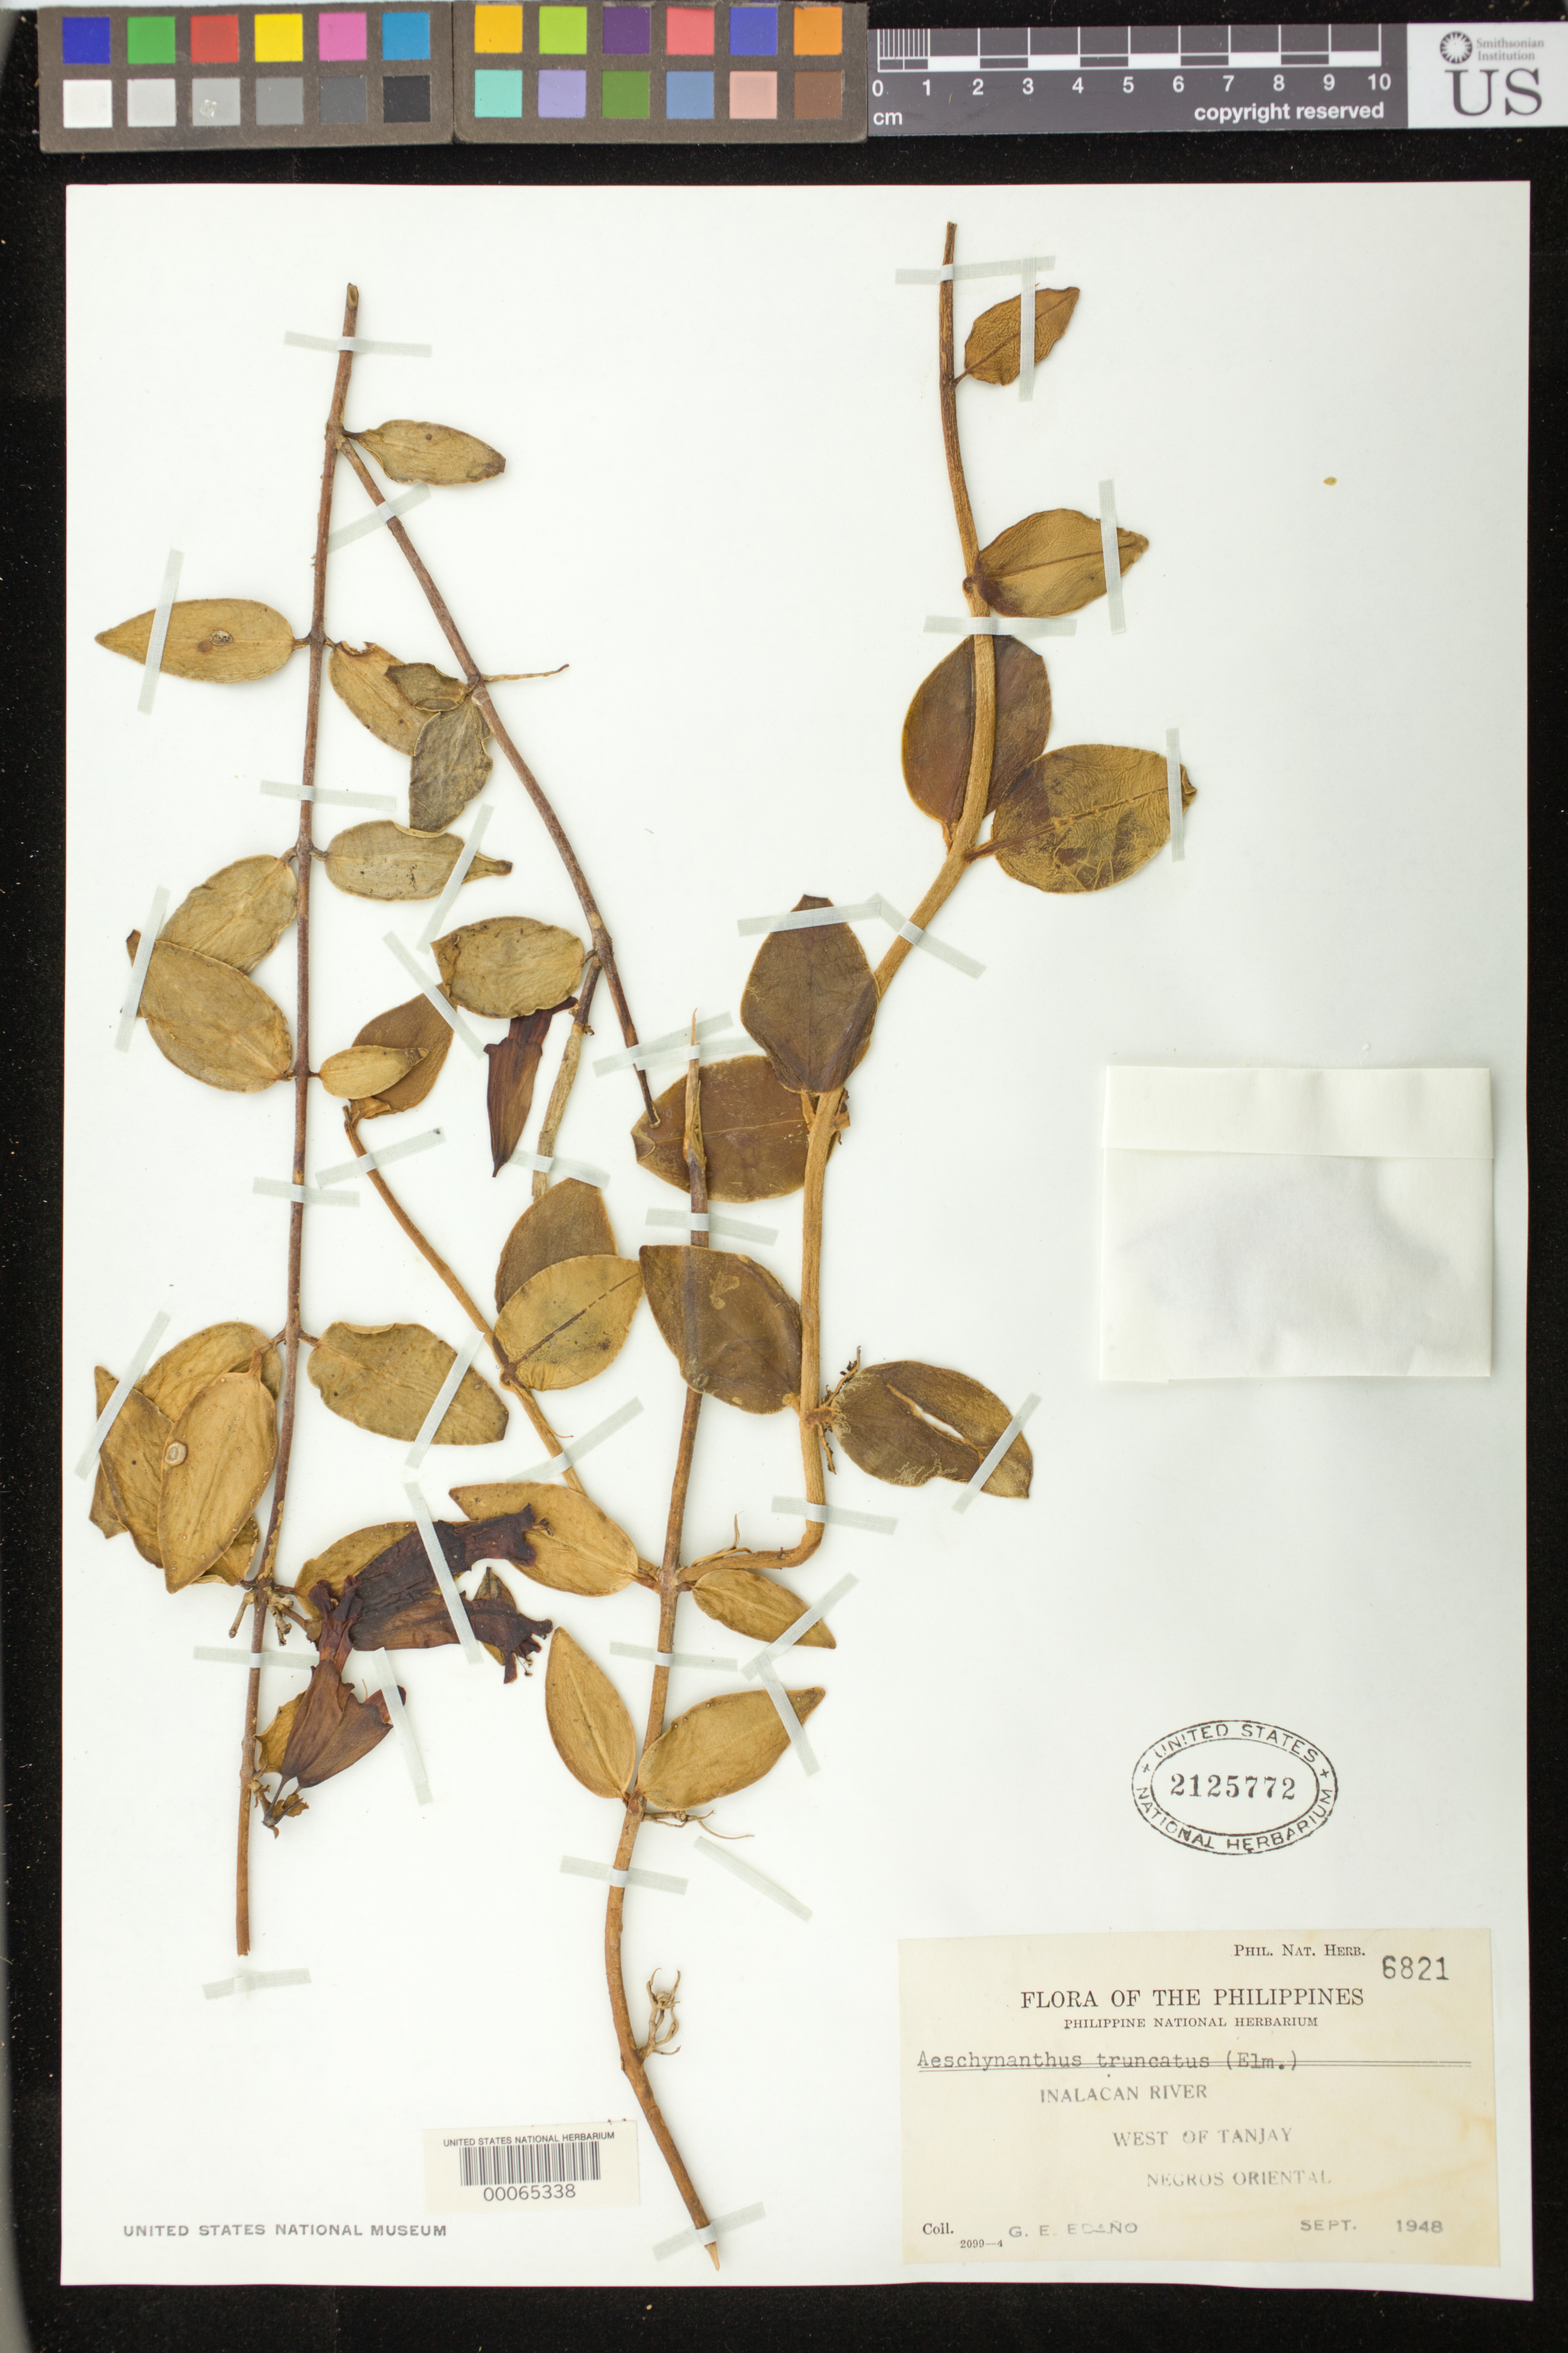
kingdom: Plantae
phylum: Tracheophyta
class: Magnoliopsida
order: Lamiales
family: Gesneriaceae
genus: Trichosporum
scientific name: Trichosporum truncatum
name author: Elmer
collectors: G. E. Edaño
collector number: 6821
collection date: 1948-09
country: Philippines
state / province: Central Visayas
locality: Inalacan River, West of Tanjay, Negros Oriental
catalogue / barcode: US 2125772